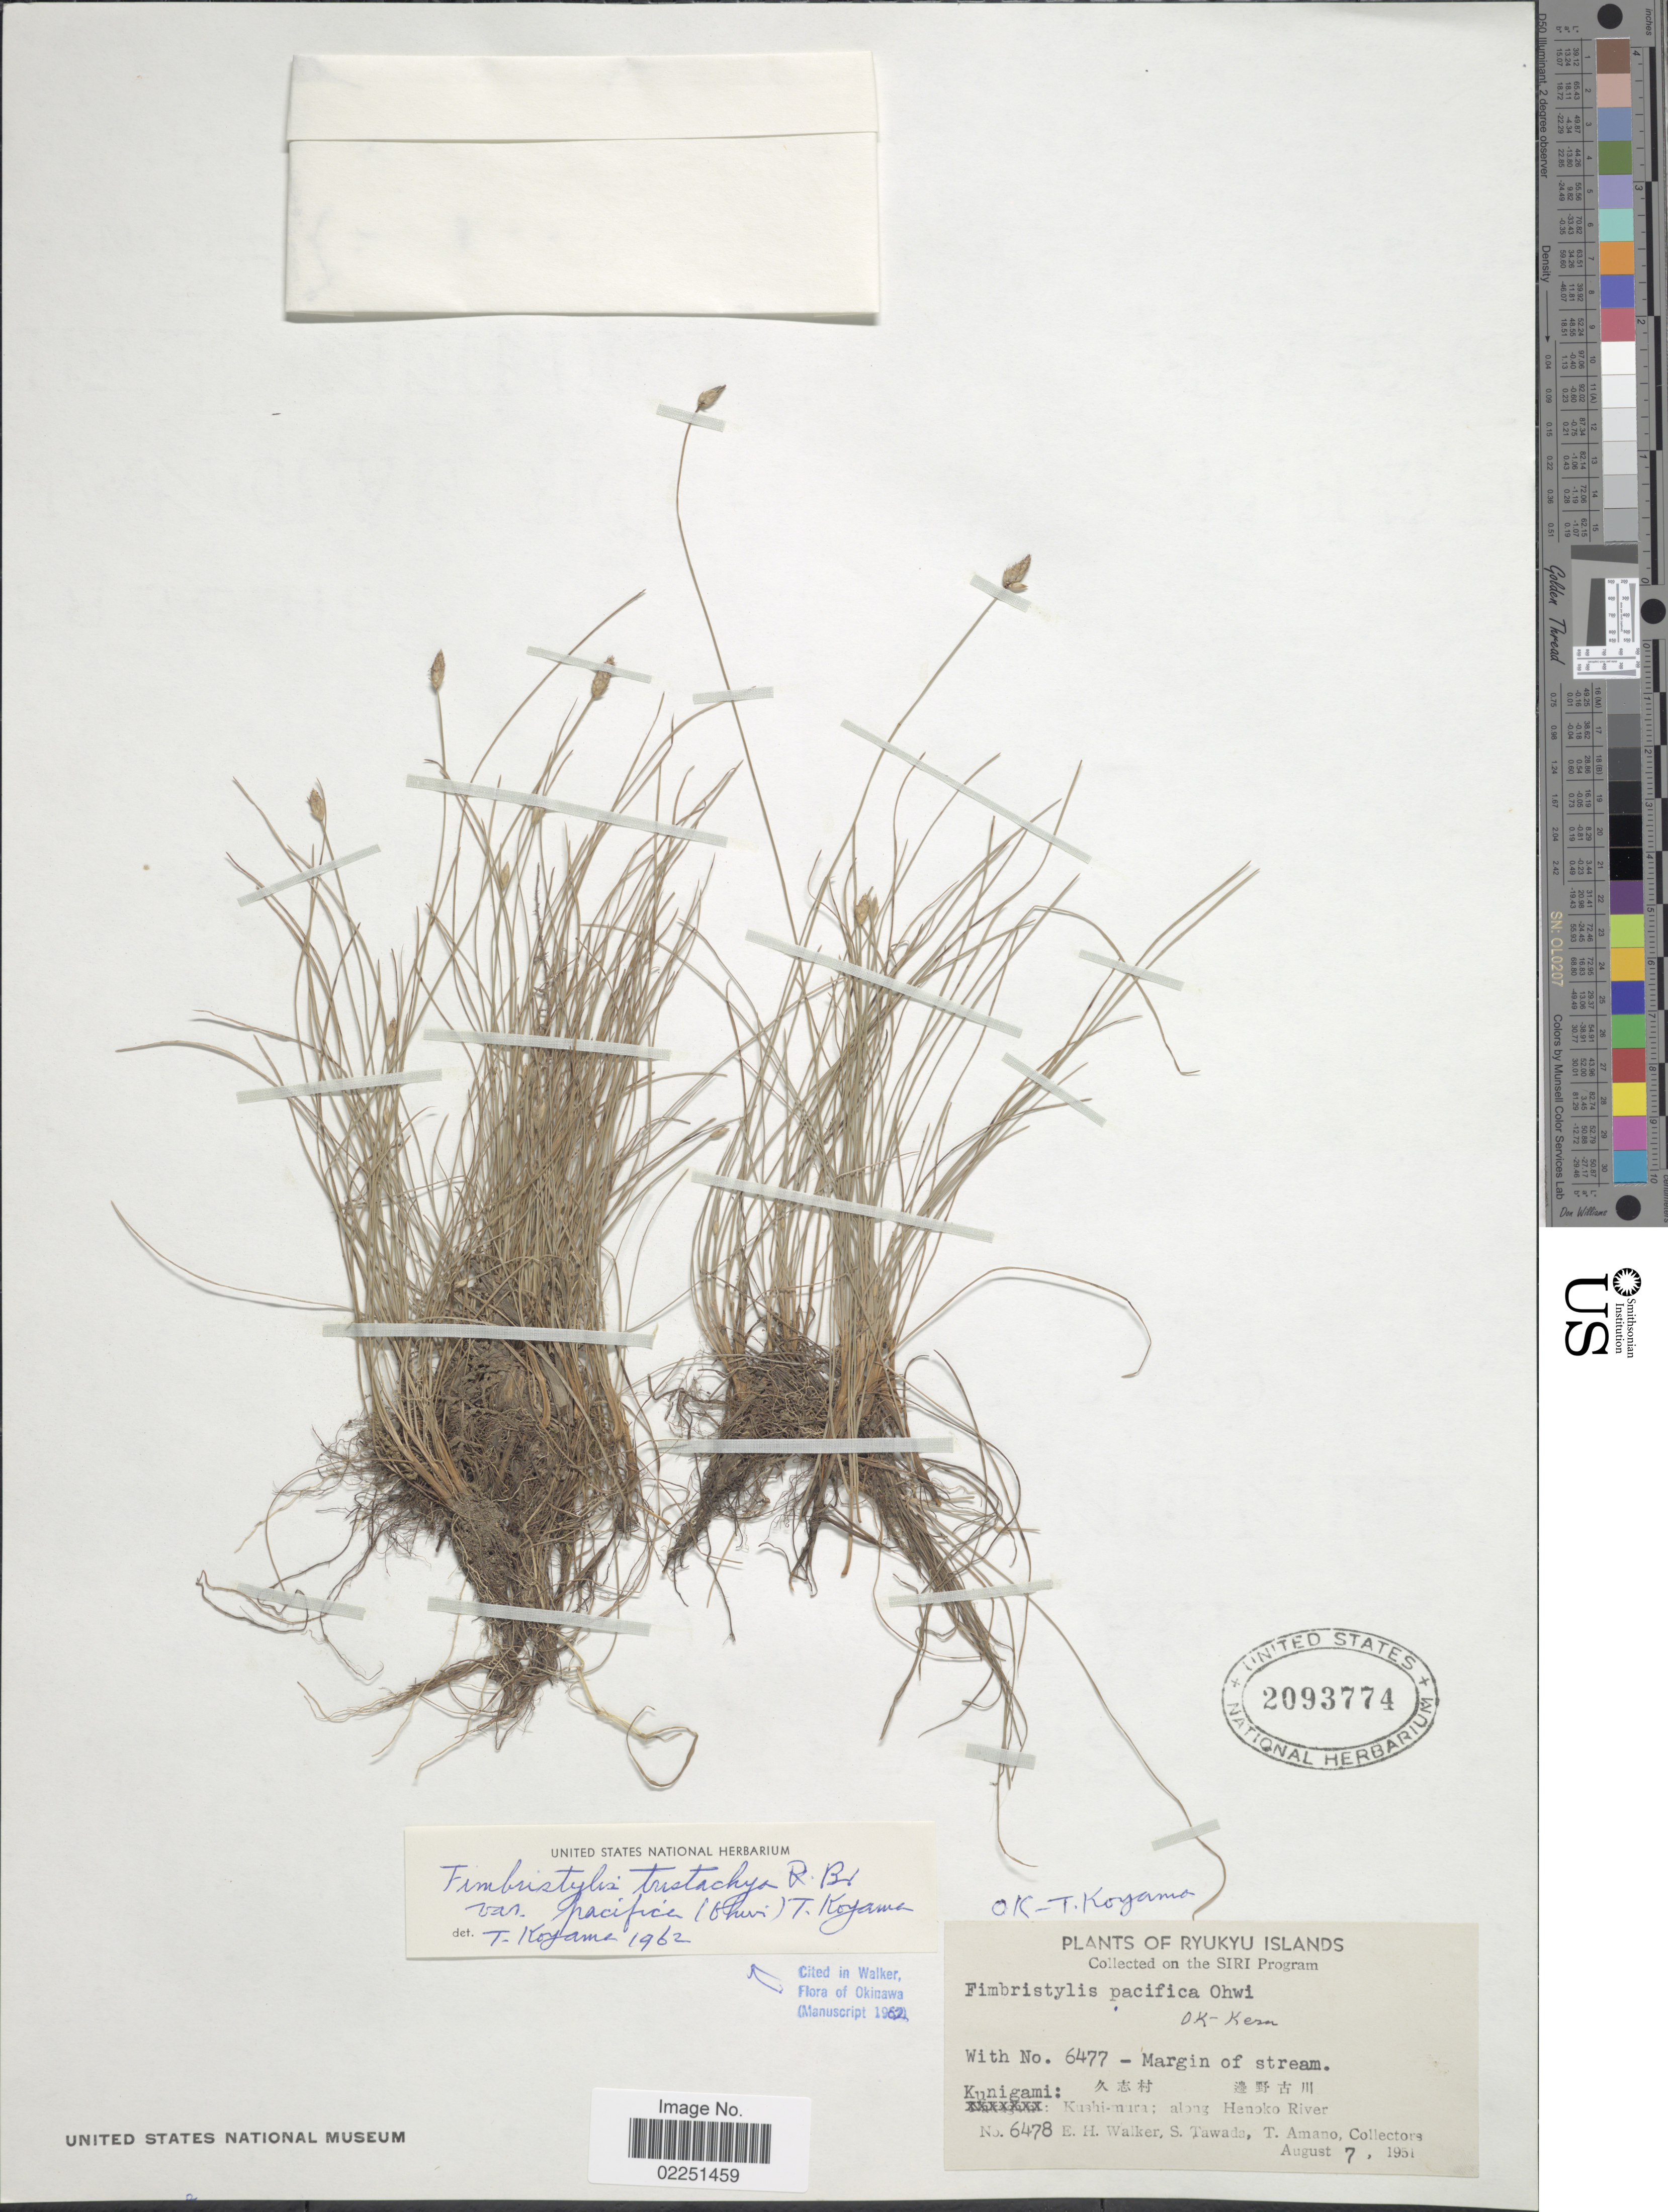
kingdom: Plantae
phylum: Tracheophyta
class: Liliopsida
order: Poales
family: Cyperaceae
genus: Fimbristylis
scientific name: Fimbristylis tristachya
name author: R. Br.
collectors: E. H. Walker, S. Tawada & T. Amano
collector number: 6478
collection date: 1951-08-07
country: Japan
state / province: Okinawa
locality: Ryukyu Islands. Kunigami: Kushi-mara; along Henoko River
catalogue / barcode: US 2093774